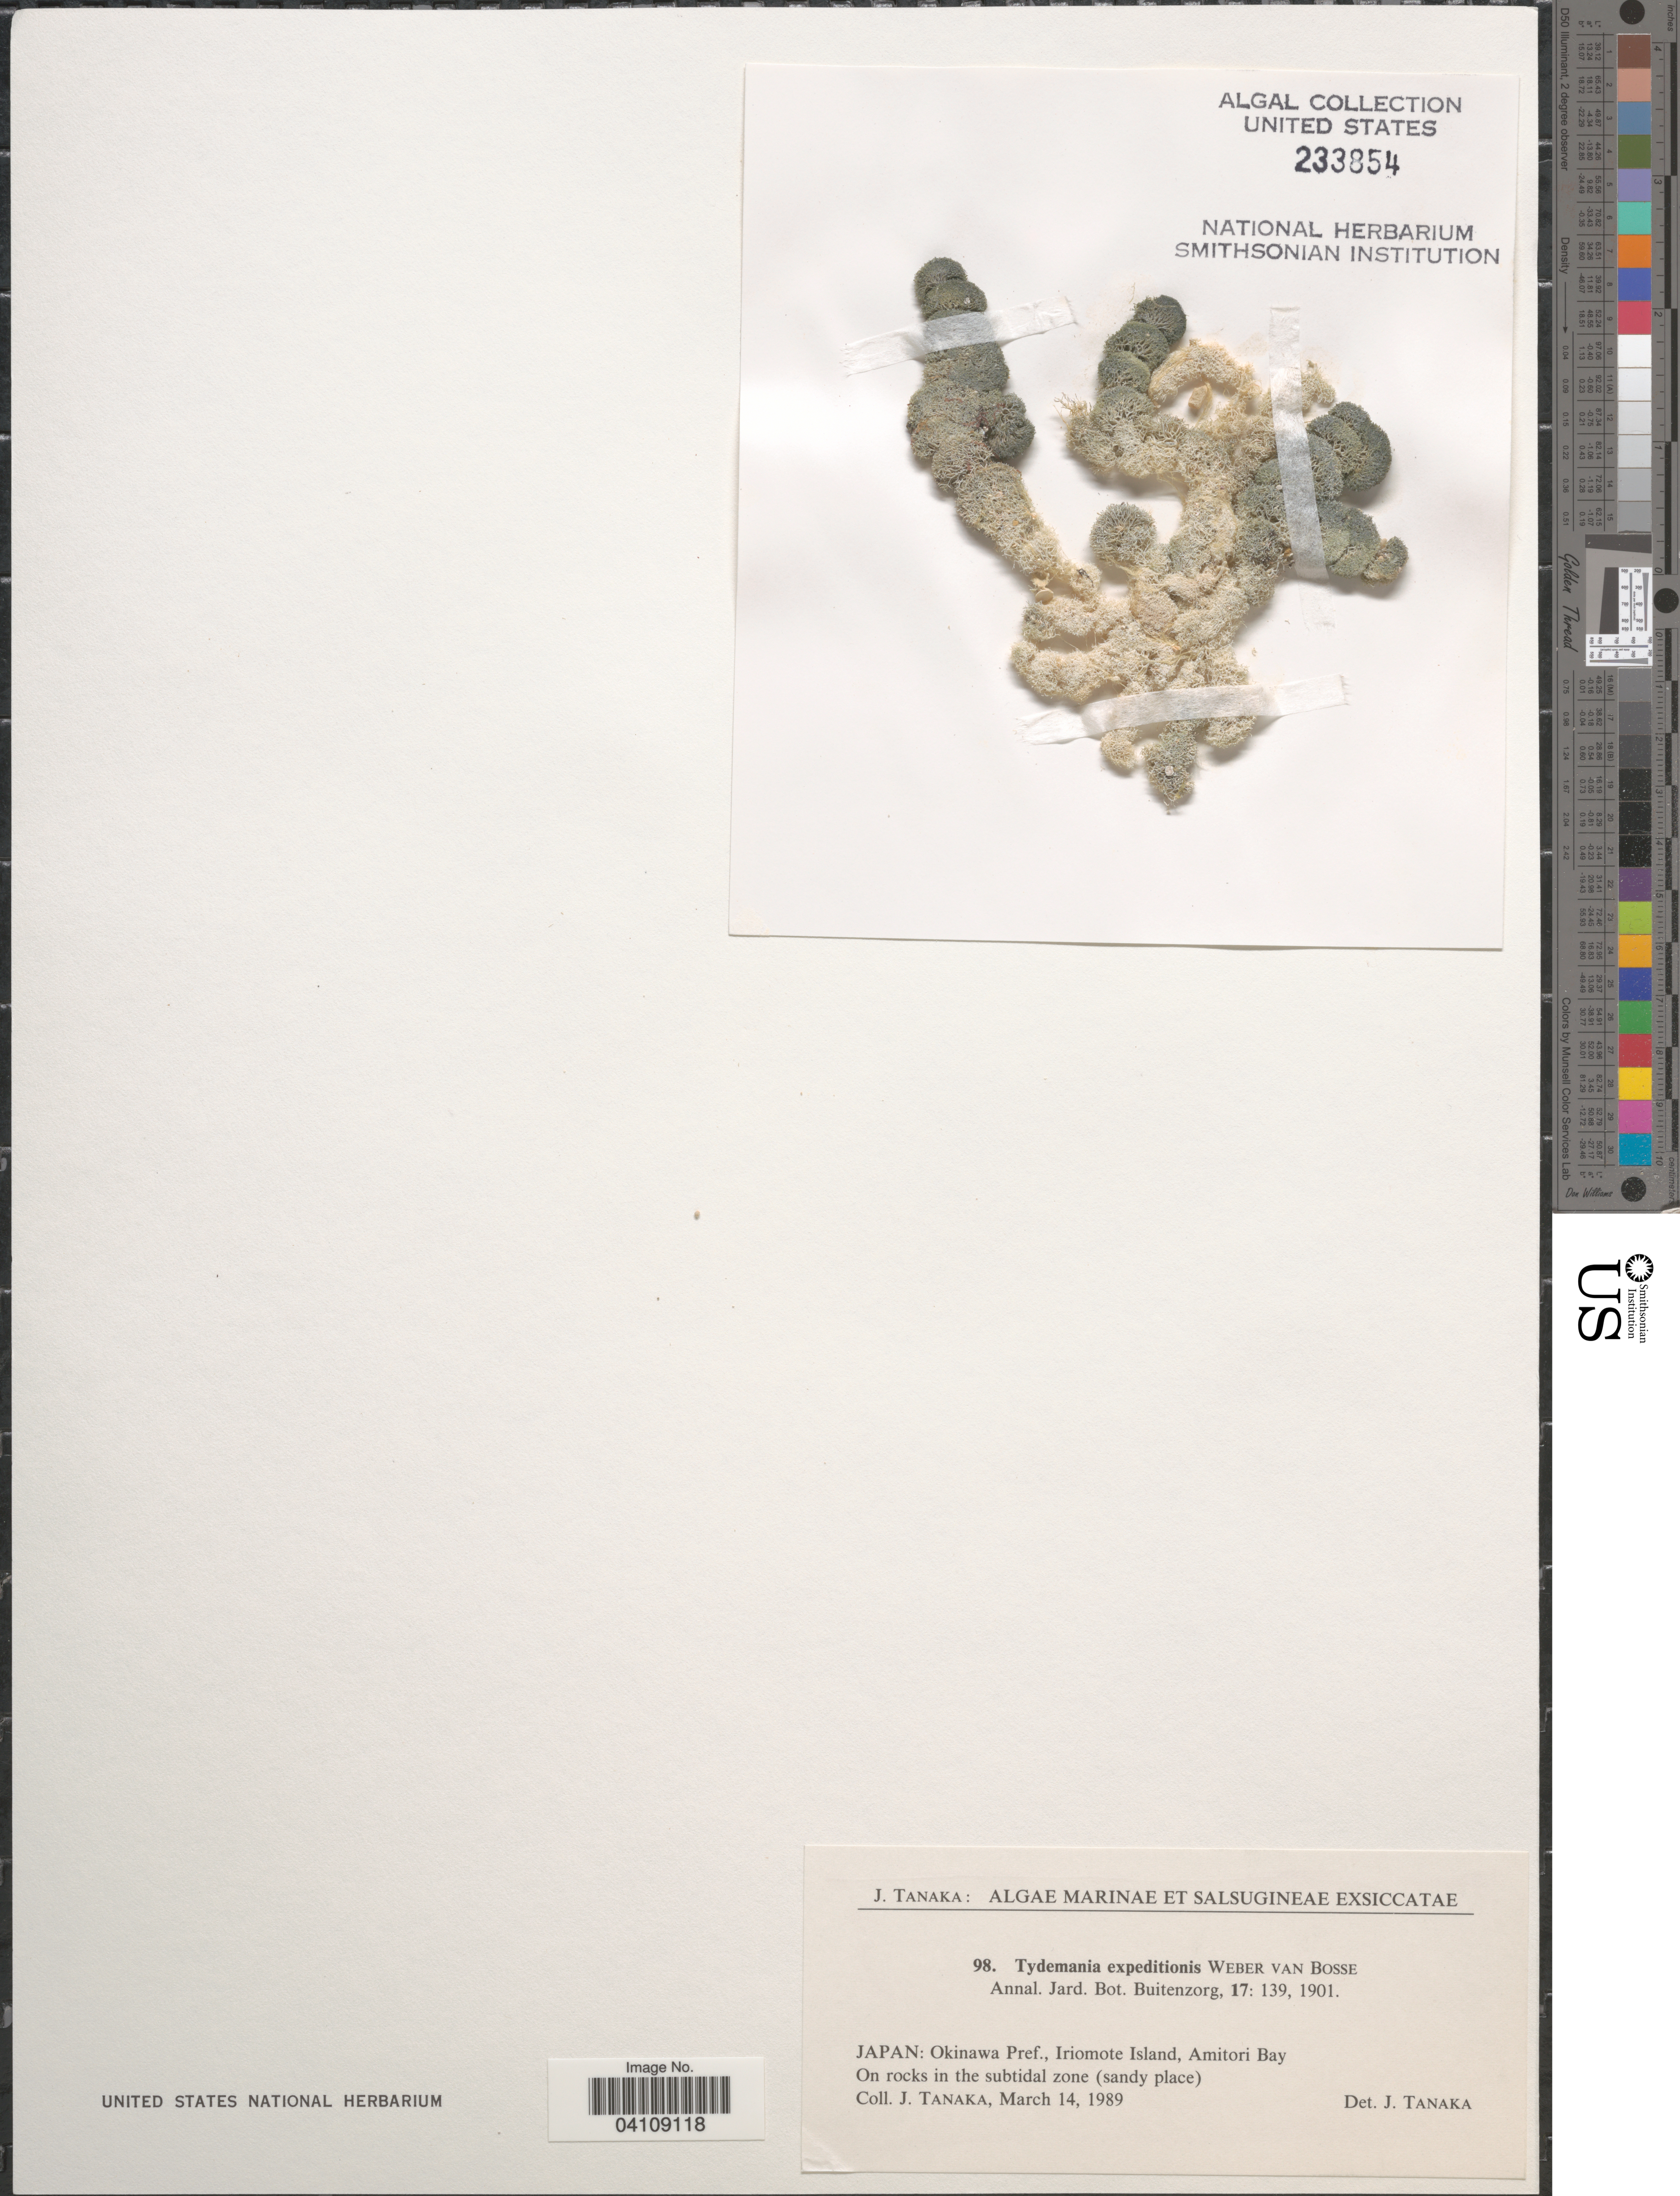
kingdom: Plantae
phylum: Chlorophyta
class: Ulvophyceae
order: Bryopsidales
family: Udoteaceae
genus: Tydemania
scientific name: Tydemania expeditionis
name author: Weber Bosse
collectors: J. Tanaka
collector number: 98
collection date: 1989-03-14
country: Japan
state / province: Okinawa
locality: Okinawa Pref., Iriomote Island, Amitori Bay.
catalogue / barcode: US 233854